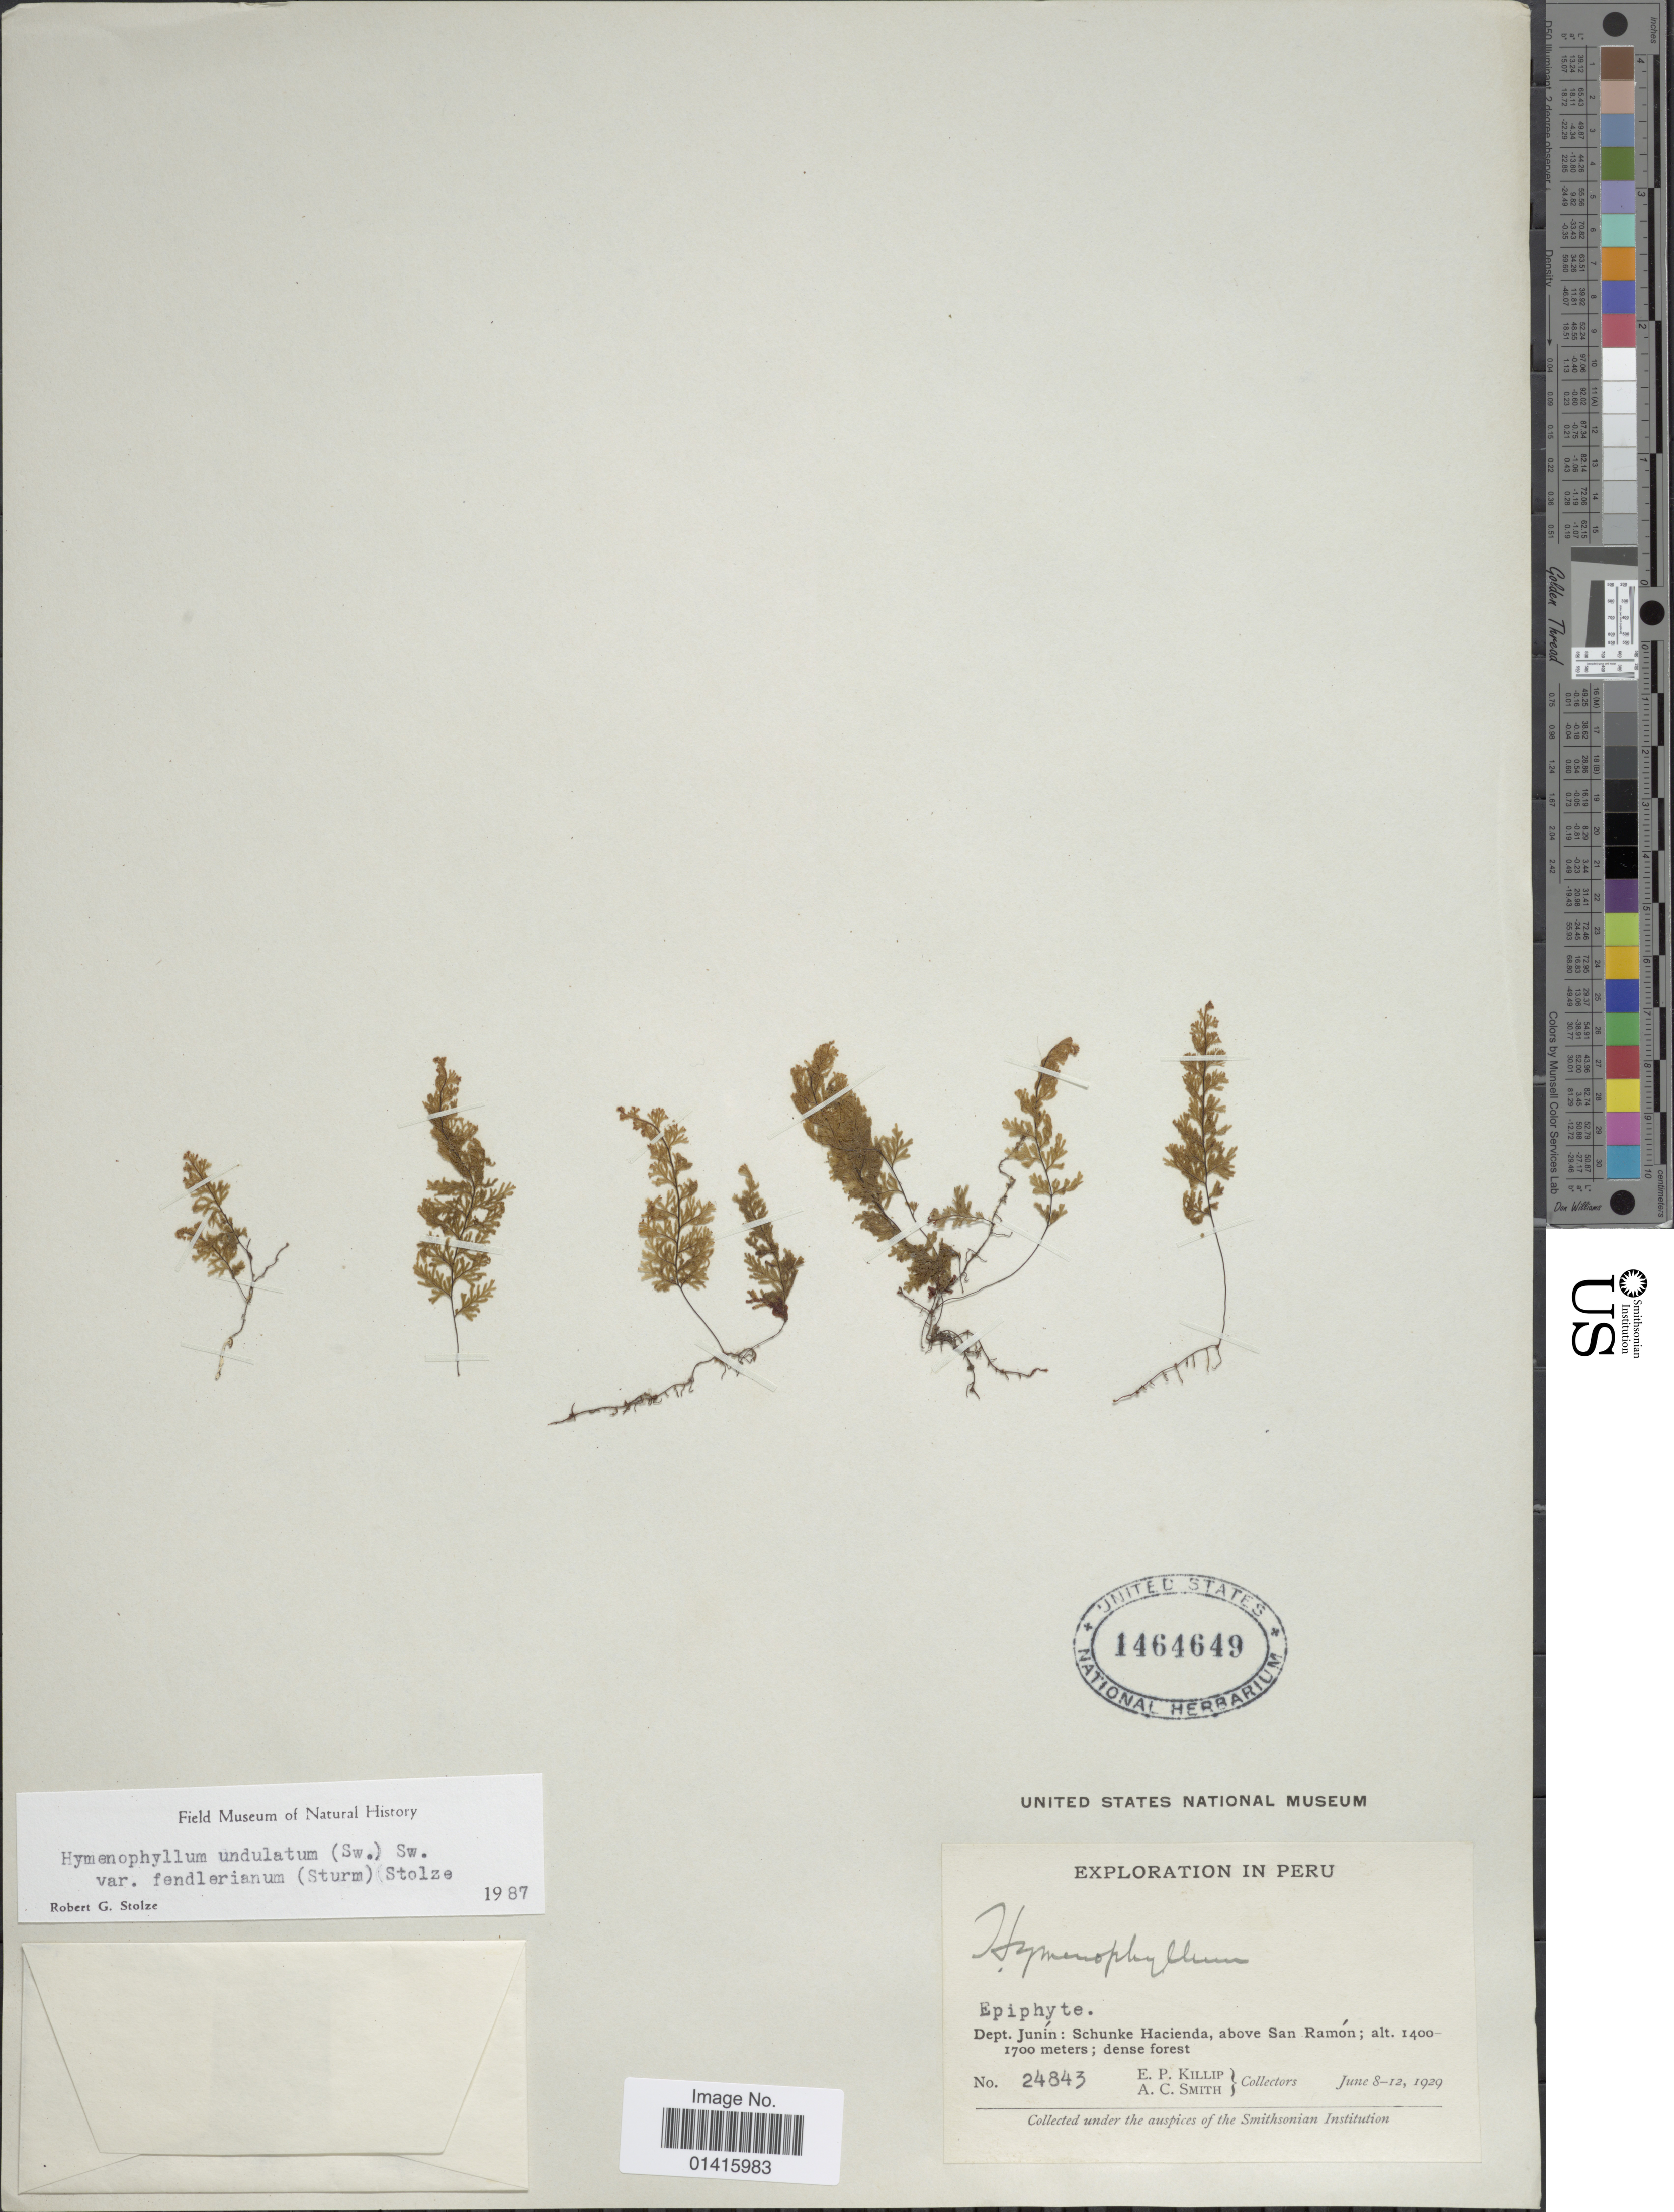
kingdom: Plantae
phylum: Tracheophyta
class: Polypodiopsida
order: Hymenophyllales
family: Hymenophyllaceae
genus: Hymenophyllum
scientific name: Hymenophyllum fendlerianum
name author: J.W. Sturm in Mart.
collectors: E. P. Killip & A. C. Smith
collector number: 24843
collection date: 1929-06-08/1929-06-12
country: Peru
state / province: Junín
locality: Dept. Junun: Schunke Hacienda, above San Ramon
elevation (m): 1400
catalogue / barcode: US 1464649